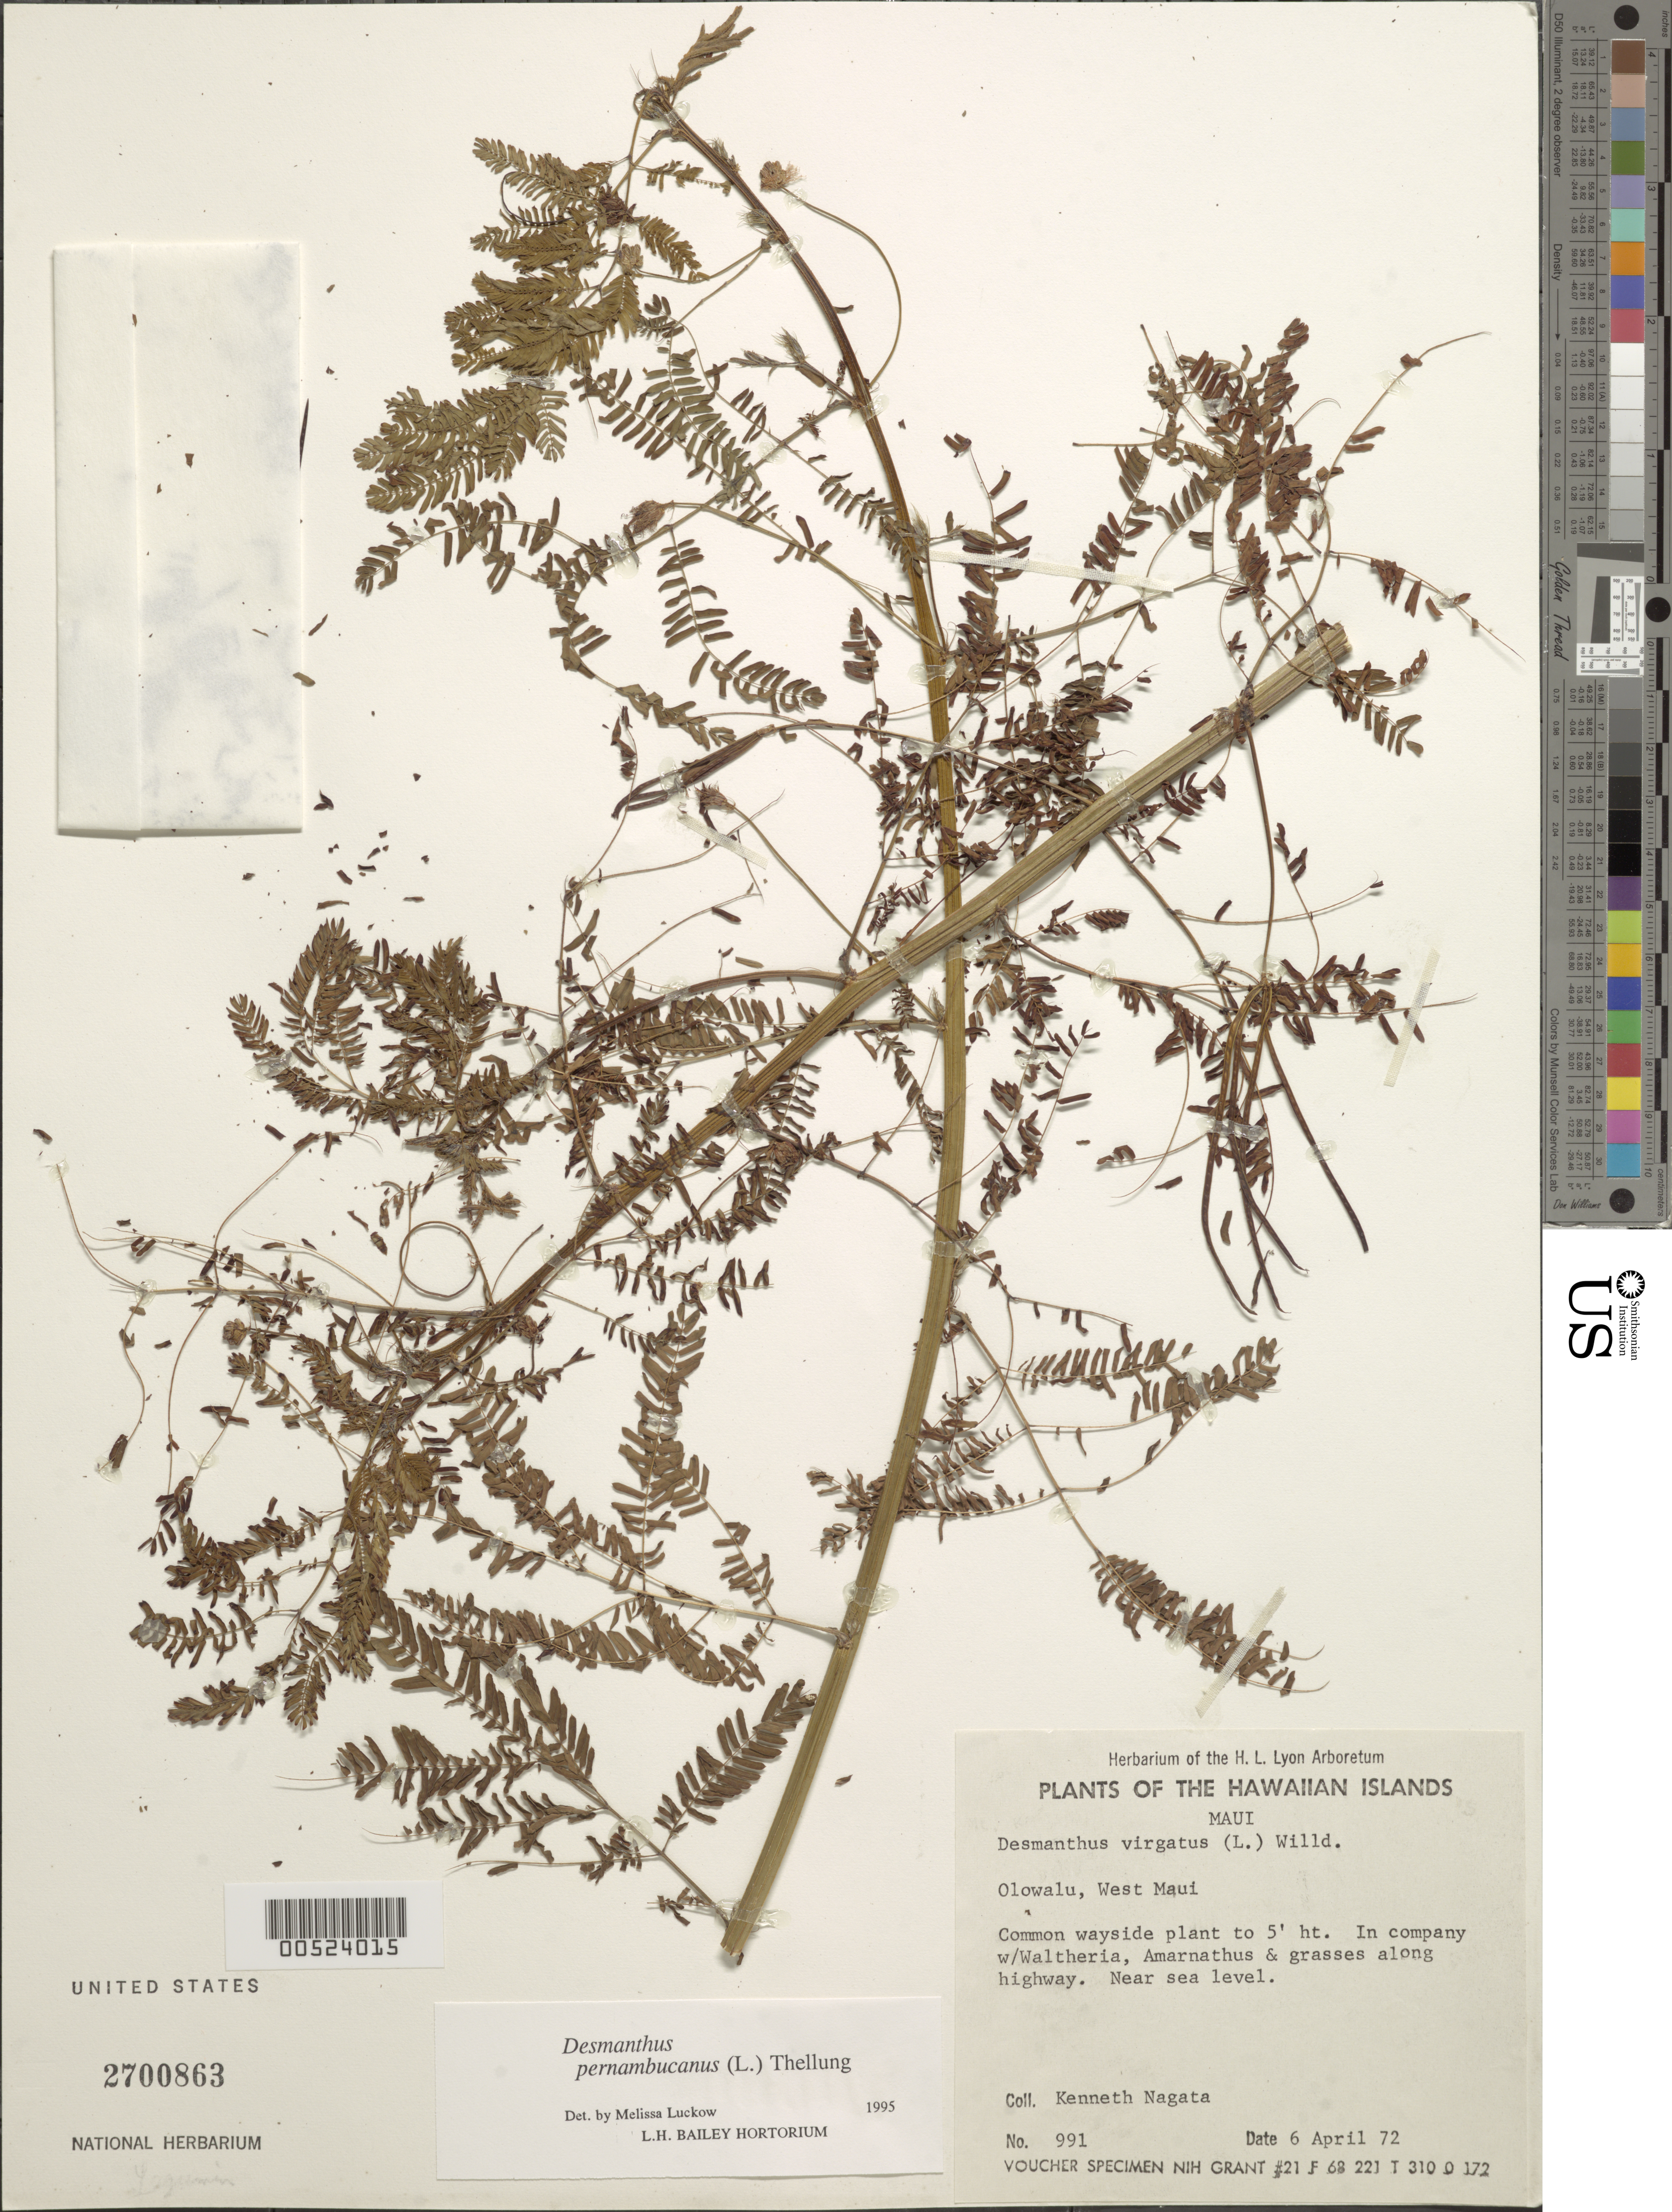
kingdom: Plantae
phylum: Tracheophyta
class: Magnoliopsida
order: Fabales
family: Fabaceae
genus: Desmanthus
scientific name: Desmanthus pernambucanus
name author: (L.) Thell.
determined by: Luckow, M. A.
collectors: K. Nagata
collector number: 991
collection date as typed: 6 Apr 1972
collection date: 1972-04-06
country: United States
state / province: Hawaii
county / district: Maui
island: Maui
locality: W Maui, Olowalu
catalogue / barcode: US 2700863